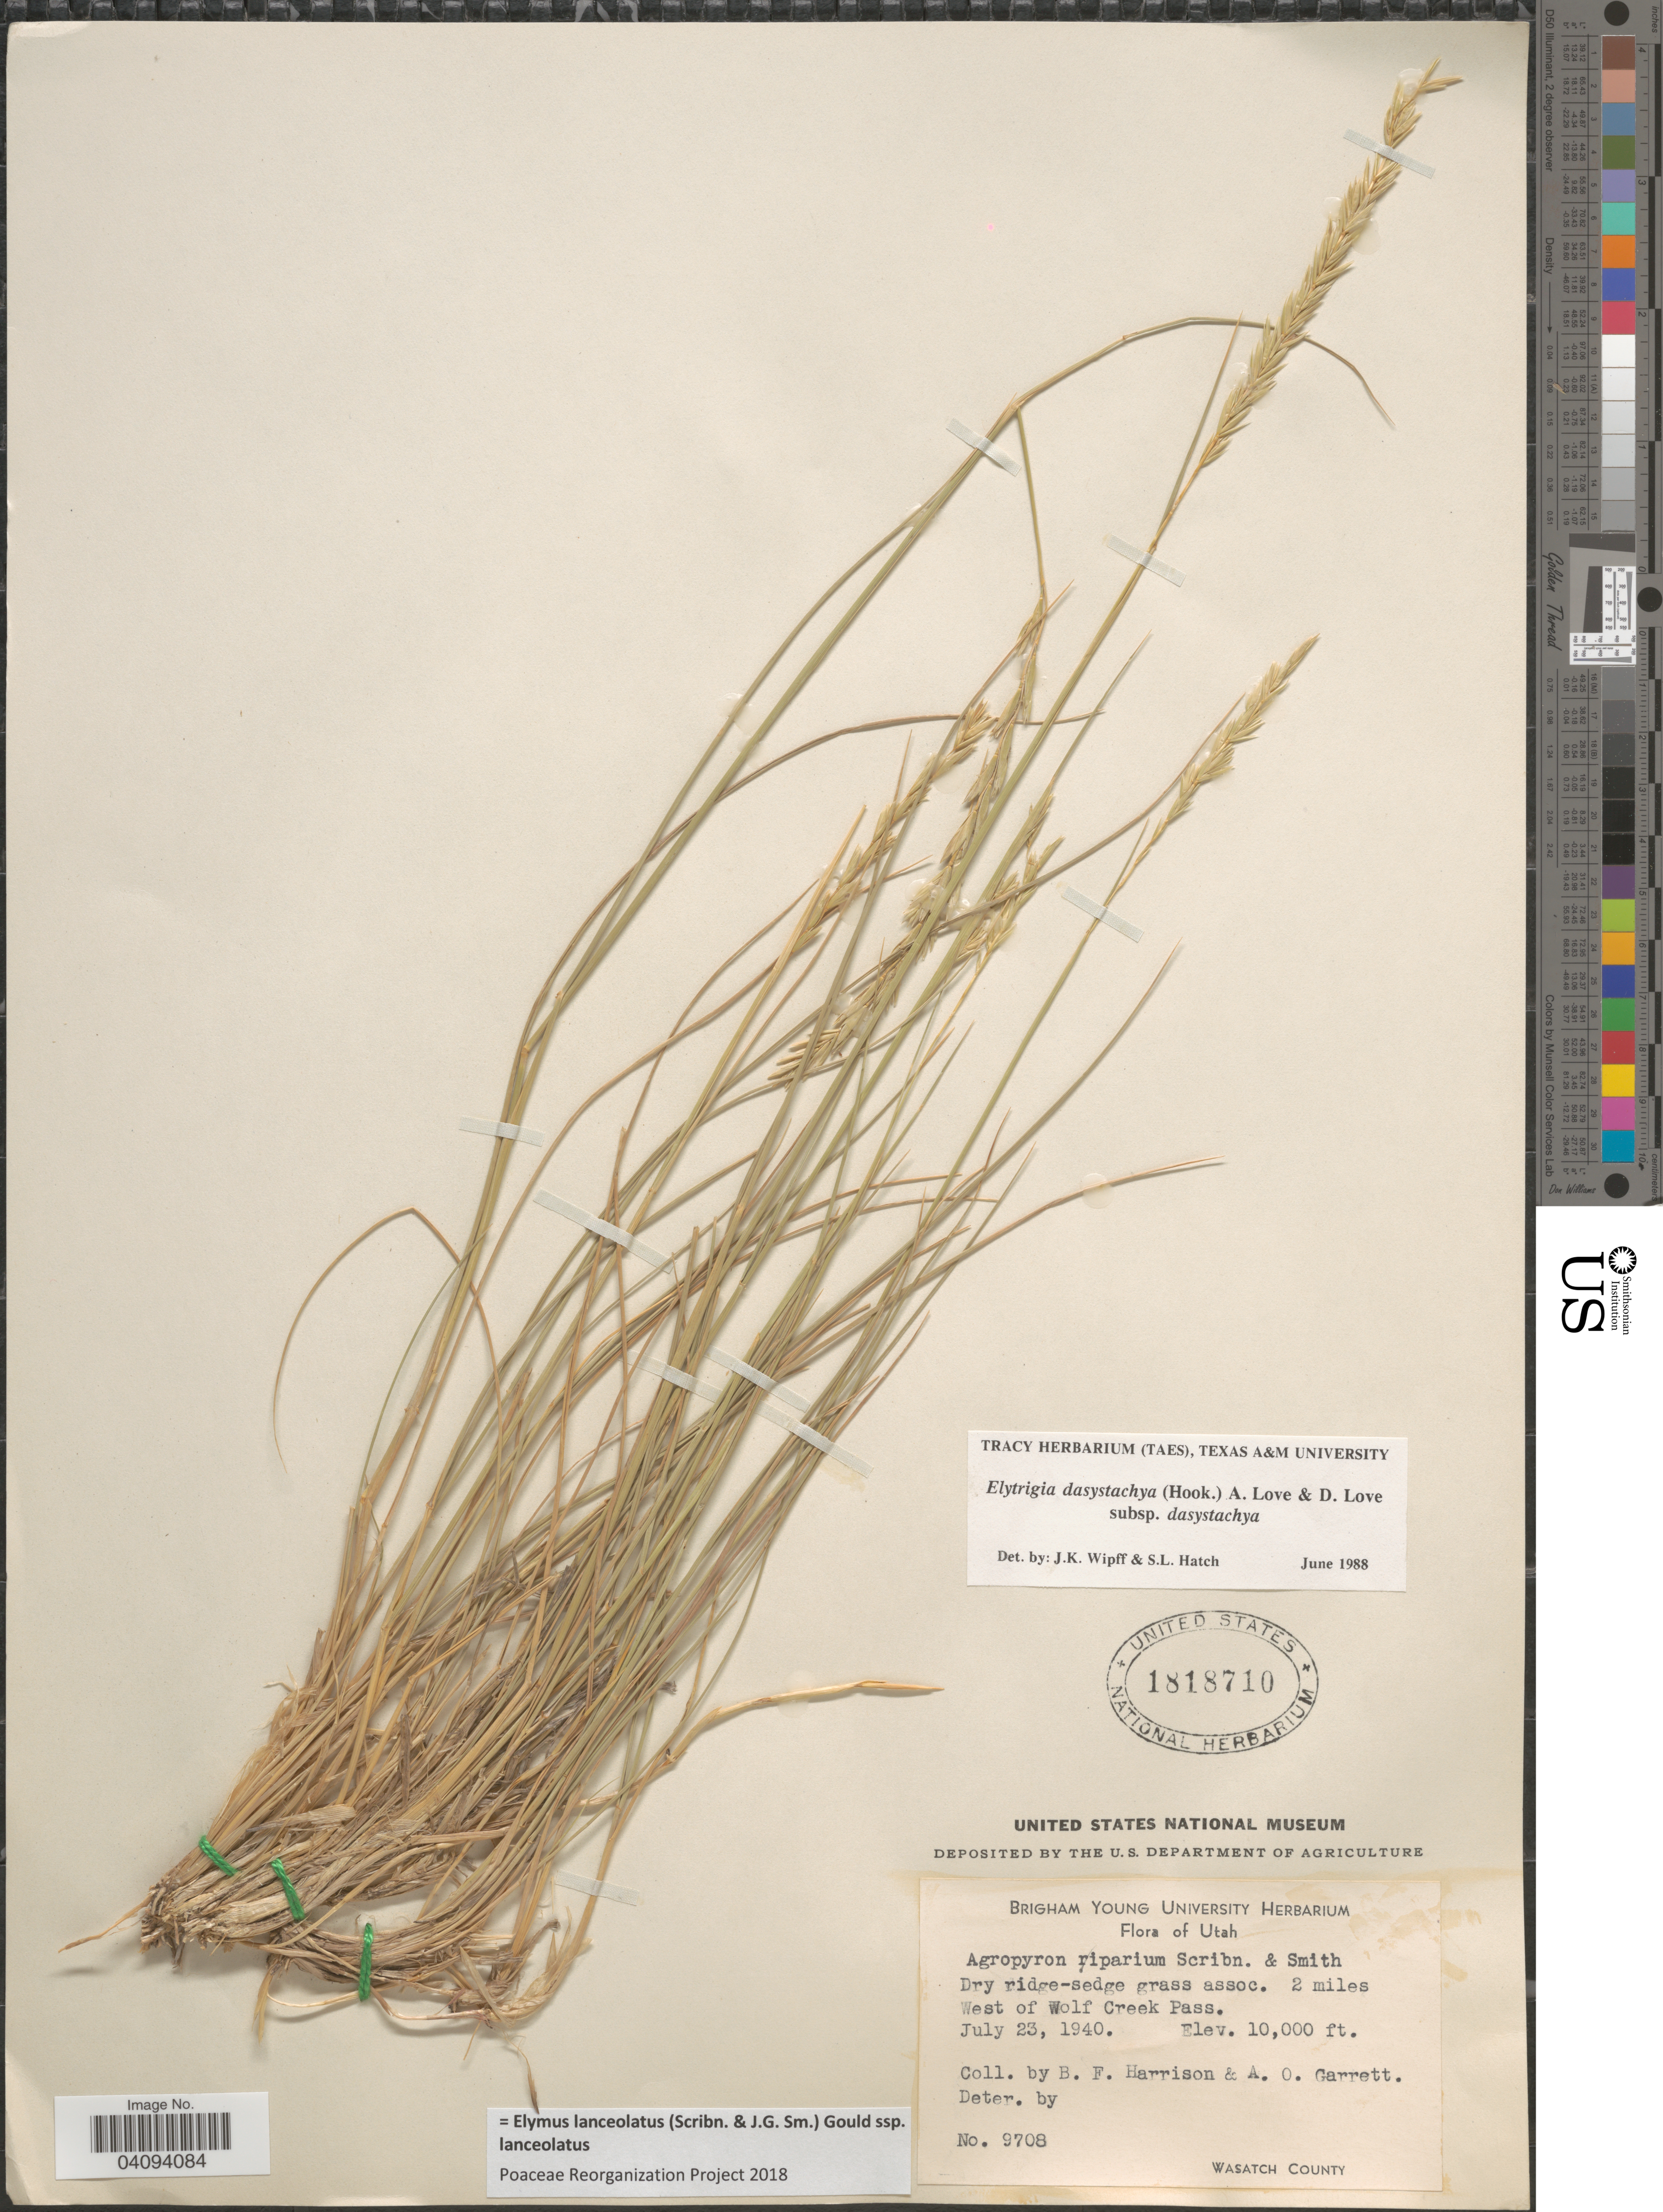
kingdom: Plantae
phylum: Tracheophyta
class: Liliopsida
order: Poales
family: Poaceae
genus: Elymus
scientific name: Elymus lanceolatus subsp. lanceolatus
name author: (Scribn. & J.G. Sm.) Gould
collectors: B. F. Harrison & A. O. Garrett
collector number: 9708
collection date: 1940-07-23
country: United States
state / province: Utah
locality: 2 miles West of Wolf Creek Pass. Wasatch County.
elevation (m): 3048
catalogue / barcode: US 1818710